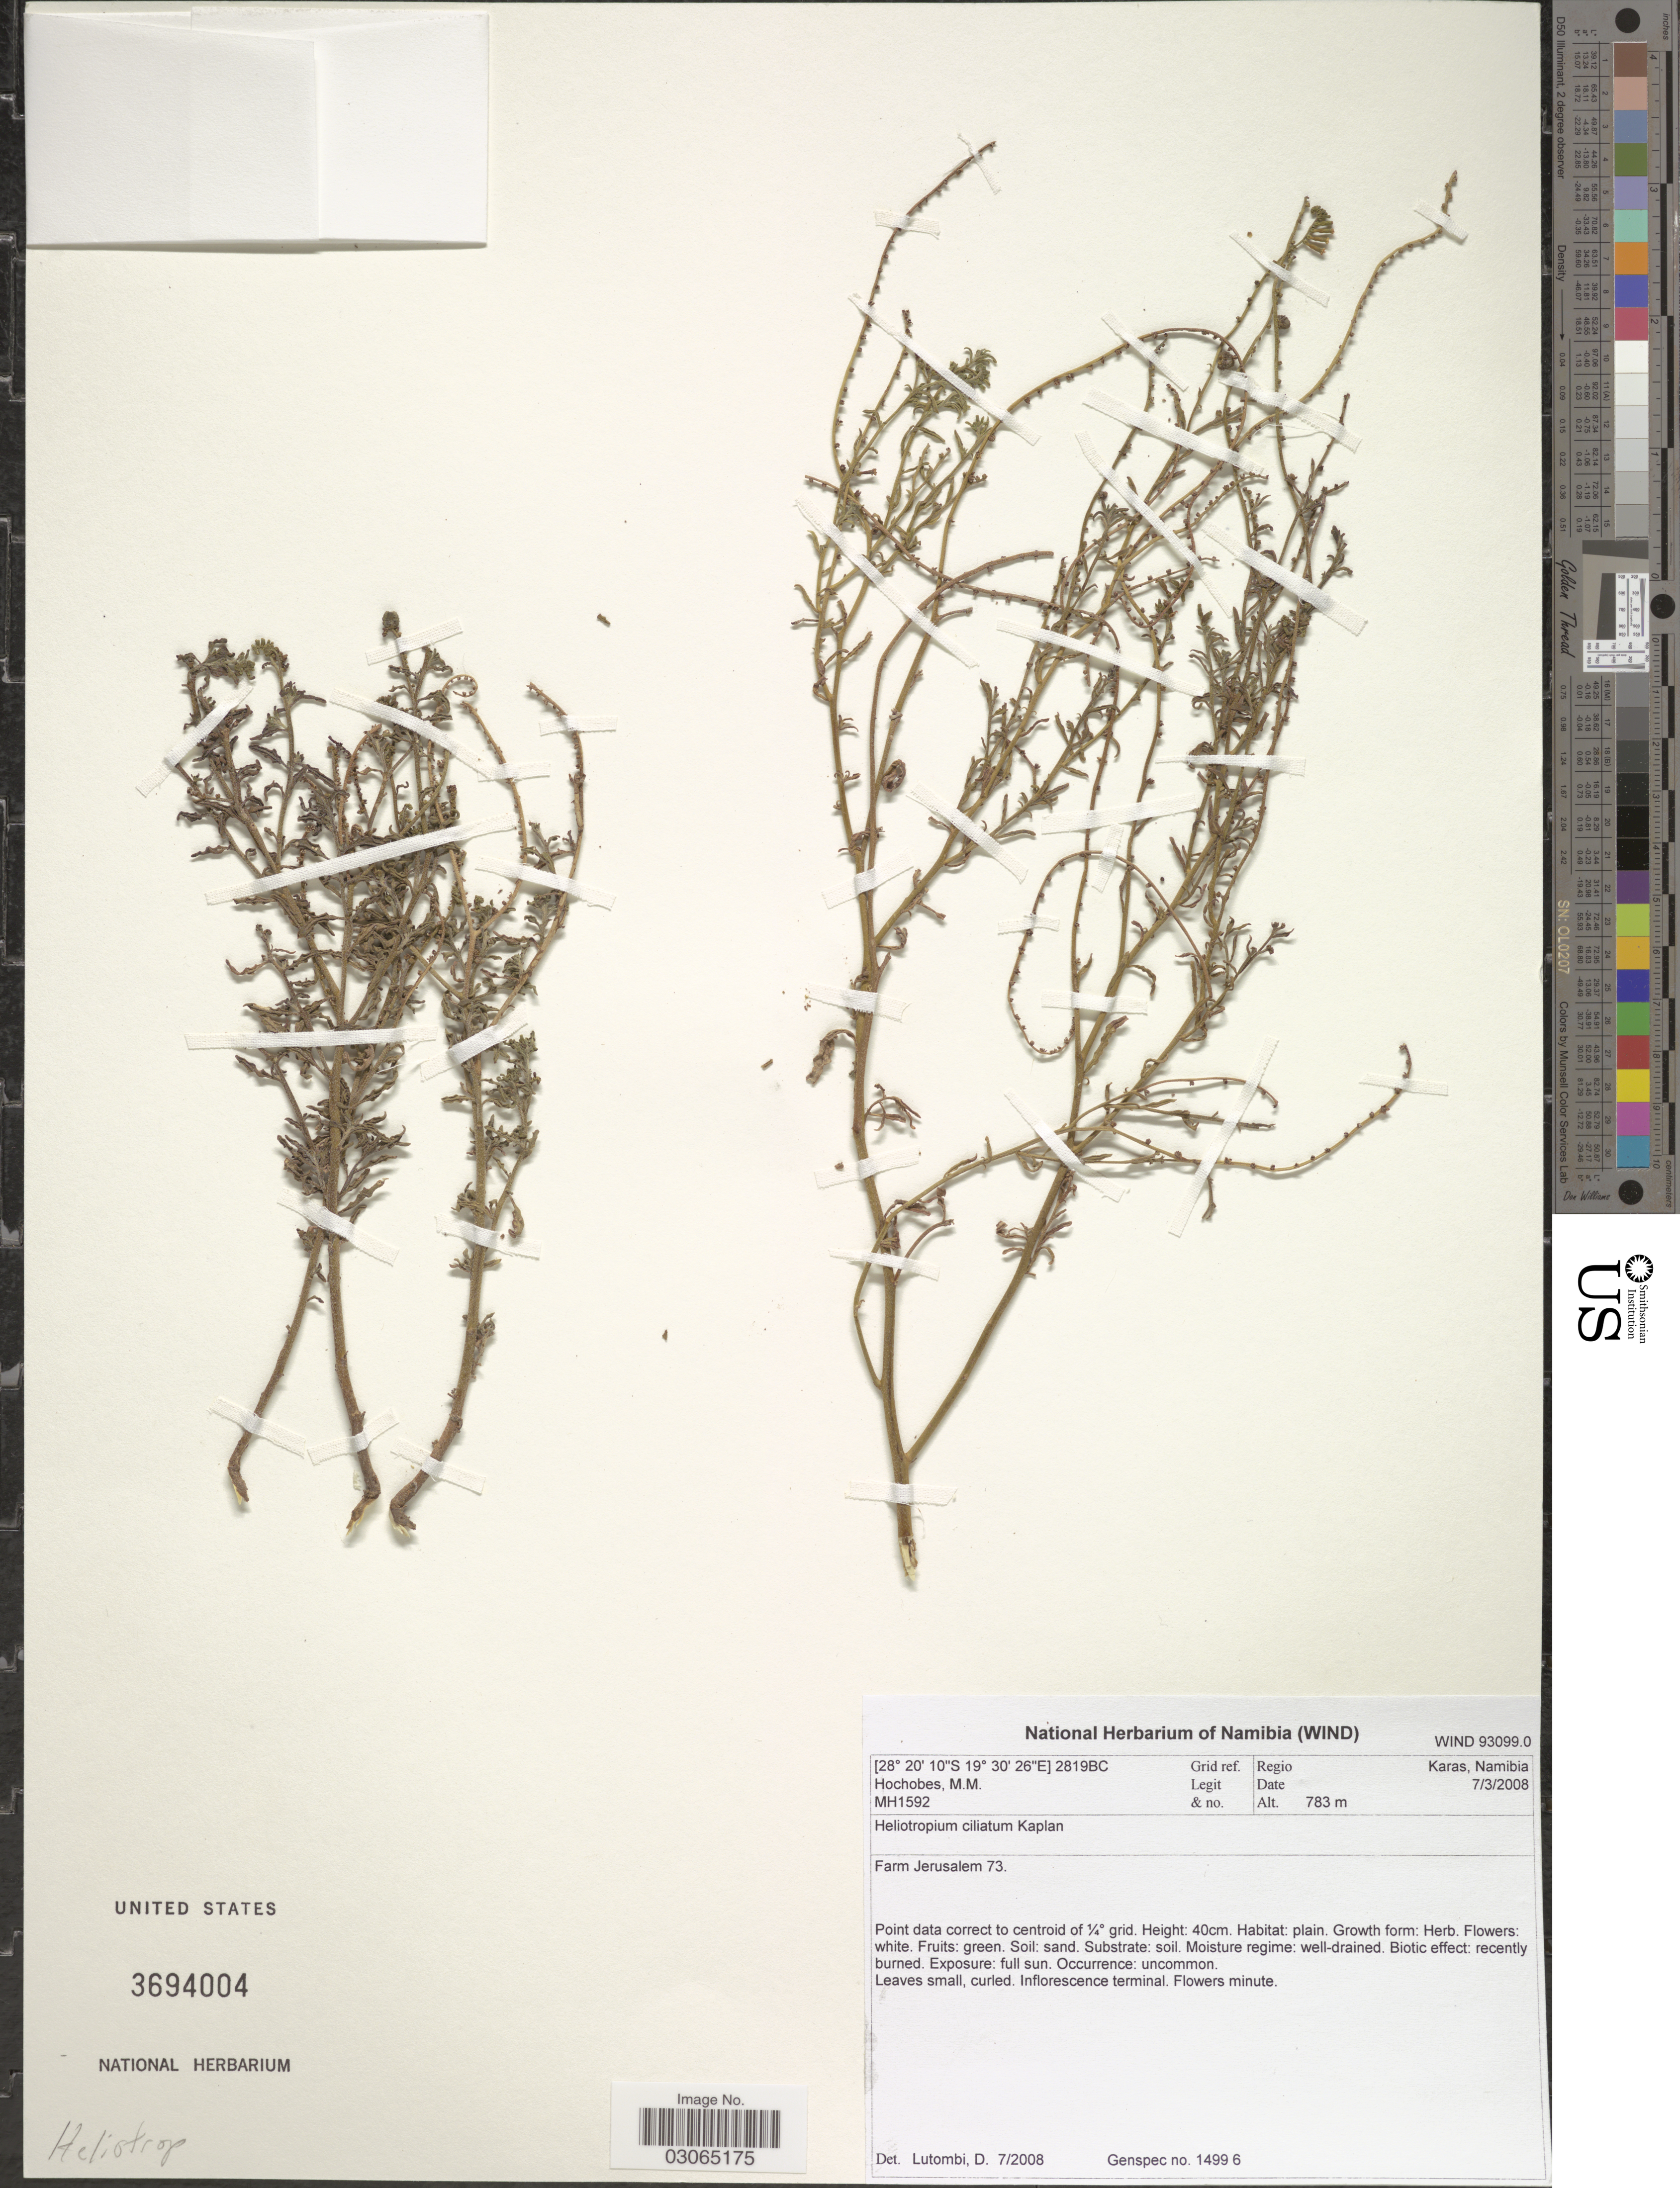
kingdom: Plantae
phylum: Tracheophyta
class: Magnoliopsida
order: Boraginales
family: Heliotropiaceae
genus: Heliotropium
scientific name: Heliotropium ciliatum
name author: Kaplan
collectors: M. Hochobes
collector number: MH1592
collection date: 2008-03-07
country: Namibia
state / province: Karas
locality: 2819BC Grid ref. Regio Karas. Farm Jerusalem 73.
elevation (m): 783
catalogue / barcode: US 3694004